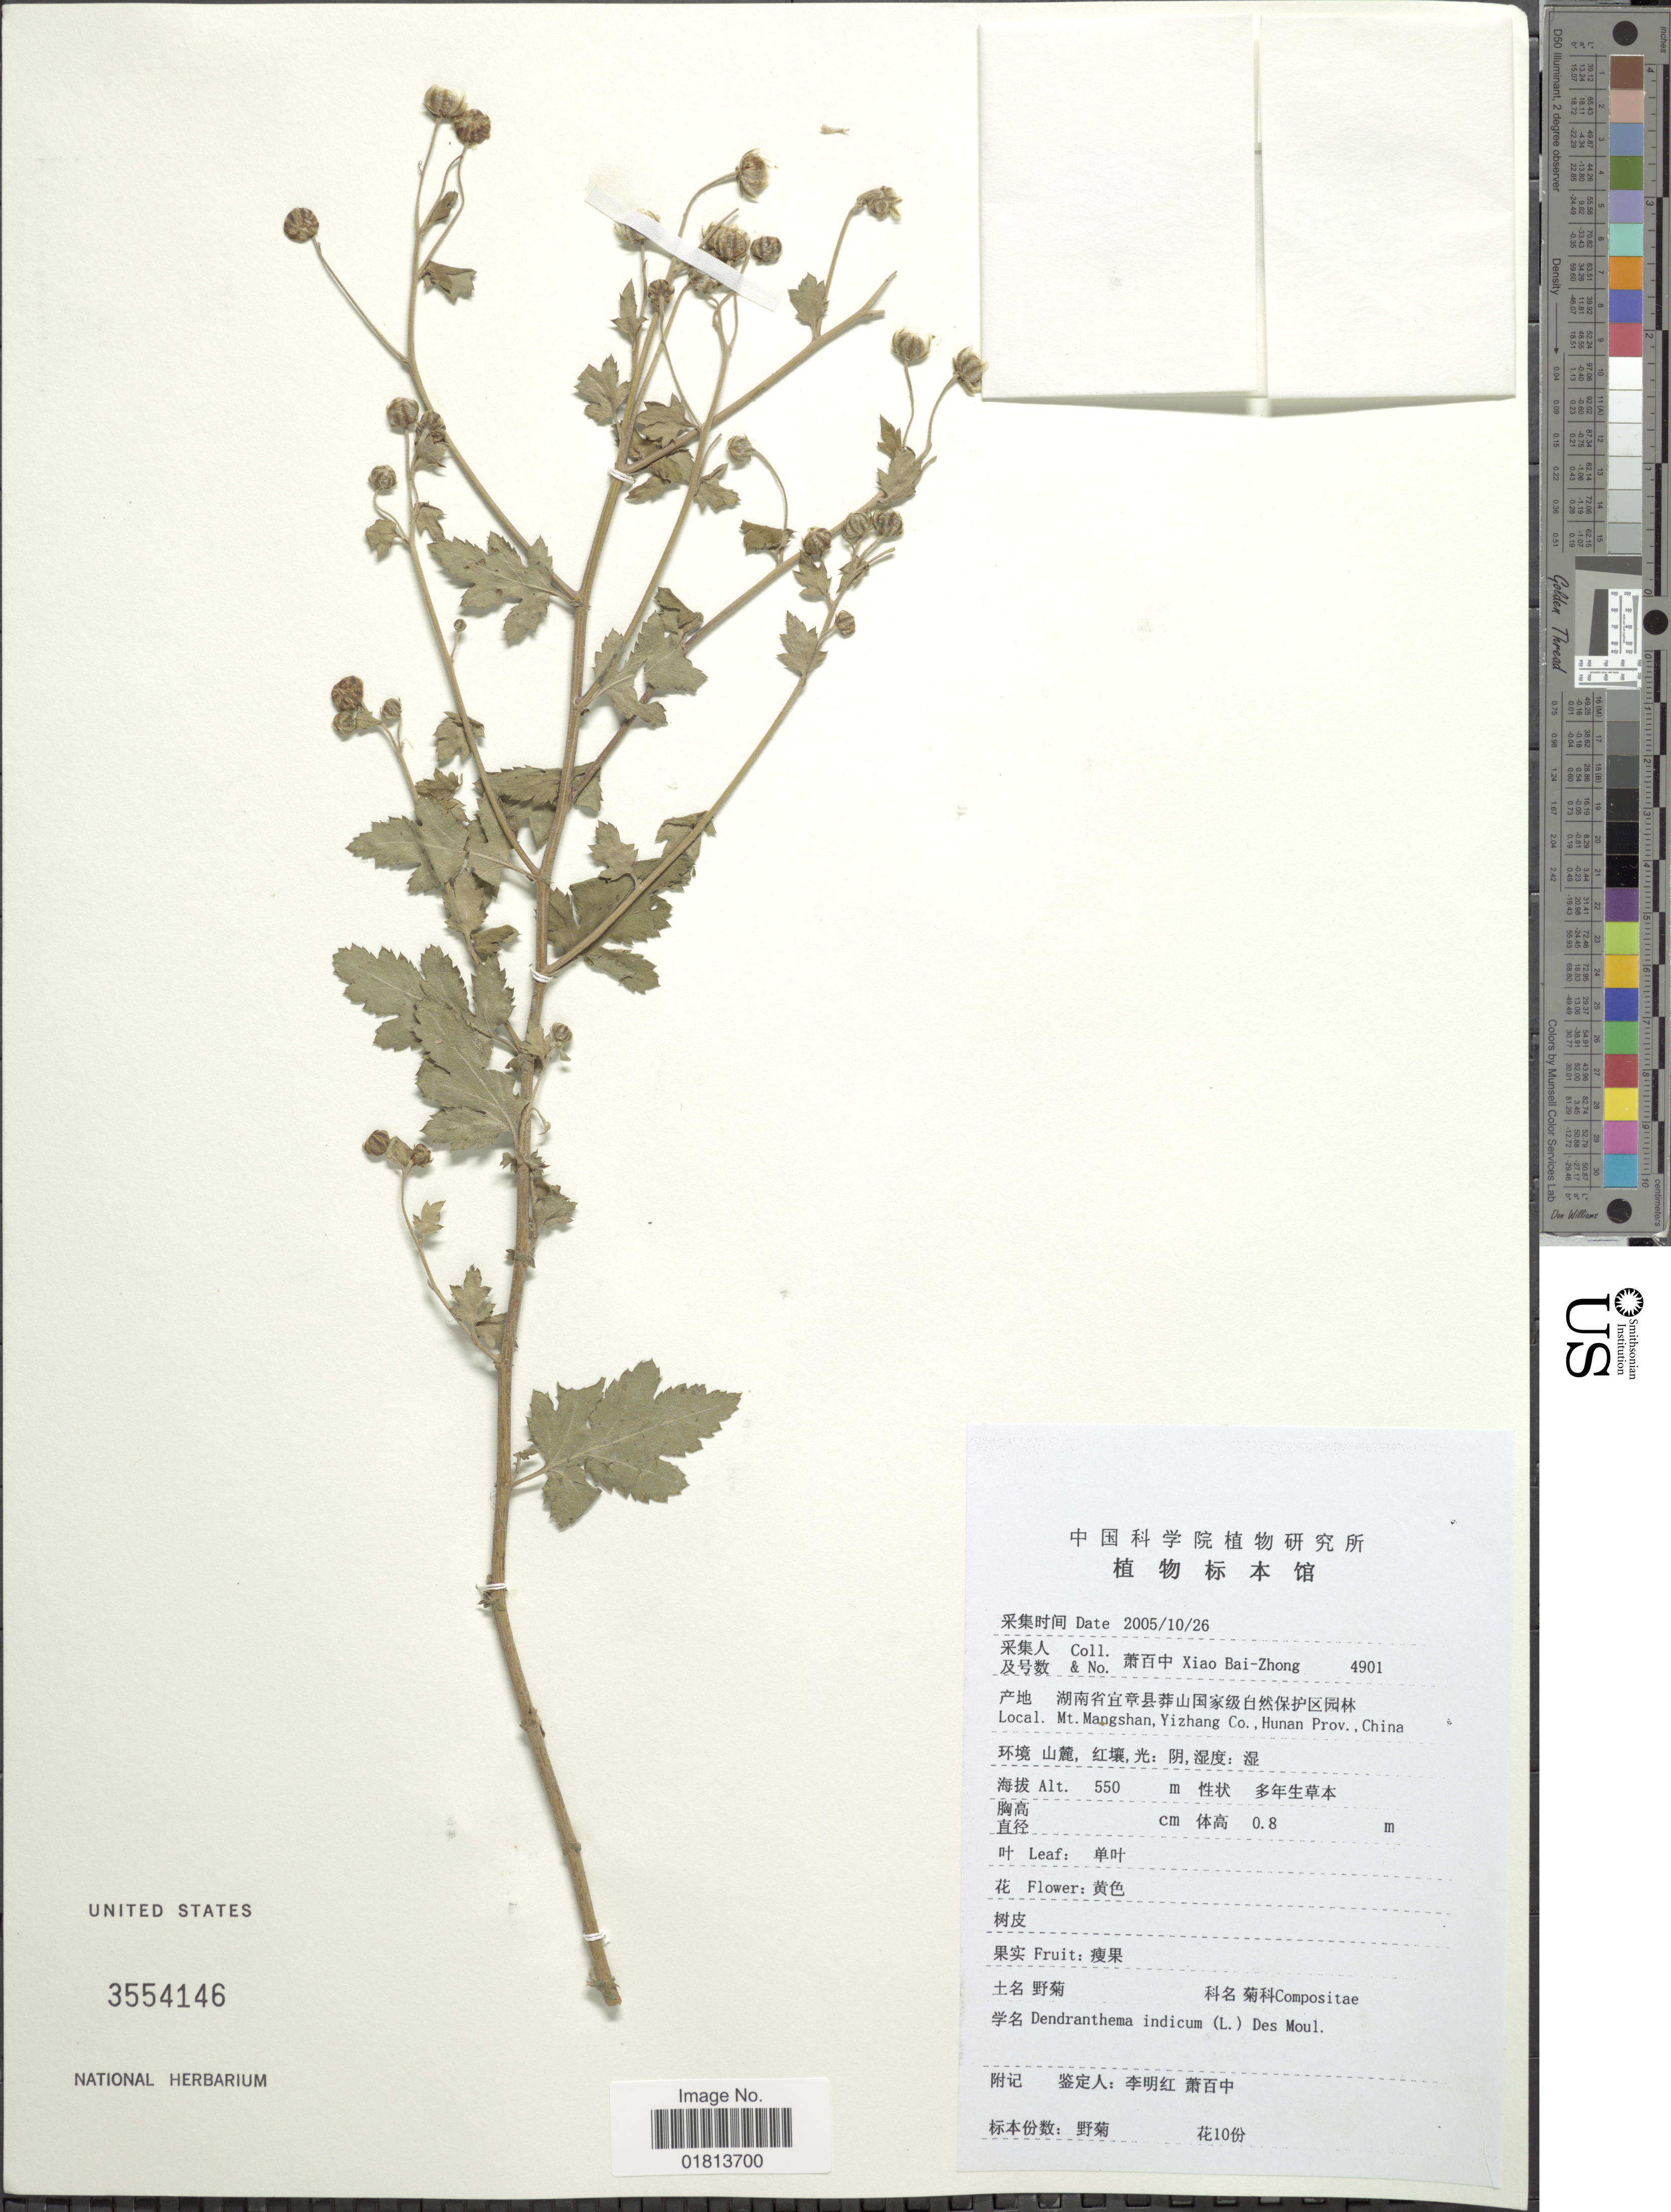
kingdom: Plantae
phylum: Tracheophyta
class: Magnoliopsida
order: Asterales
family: Asteraceae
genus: Dendranthema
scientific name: Dendranthema indicum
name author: (L.) Des Moul.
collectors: B. Z. Xiao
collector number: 4901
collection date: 2005-10-26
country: China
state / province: Hunan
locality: Mt. Mangshan, Yizhang Co., Hunan Prov., China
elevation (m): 550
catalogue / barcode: US 3554146